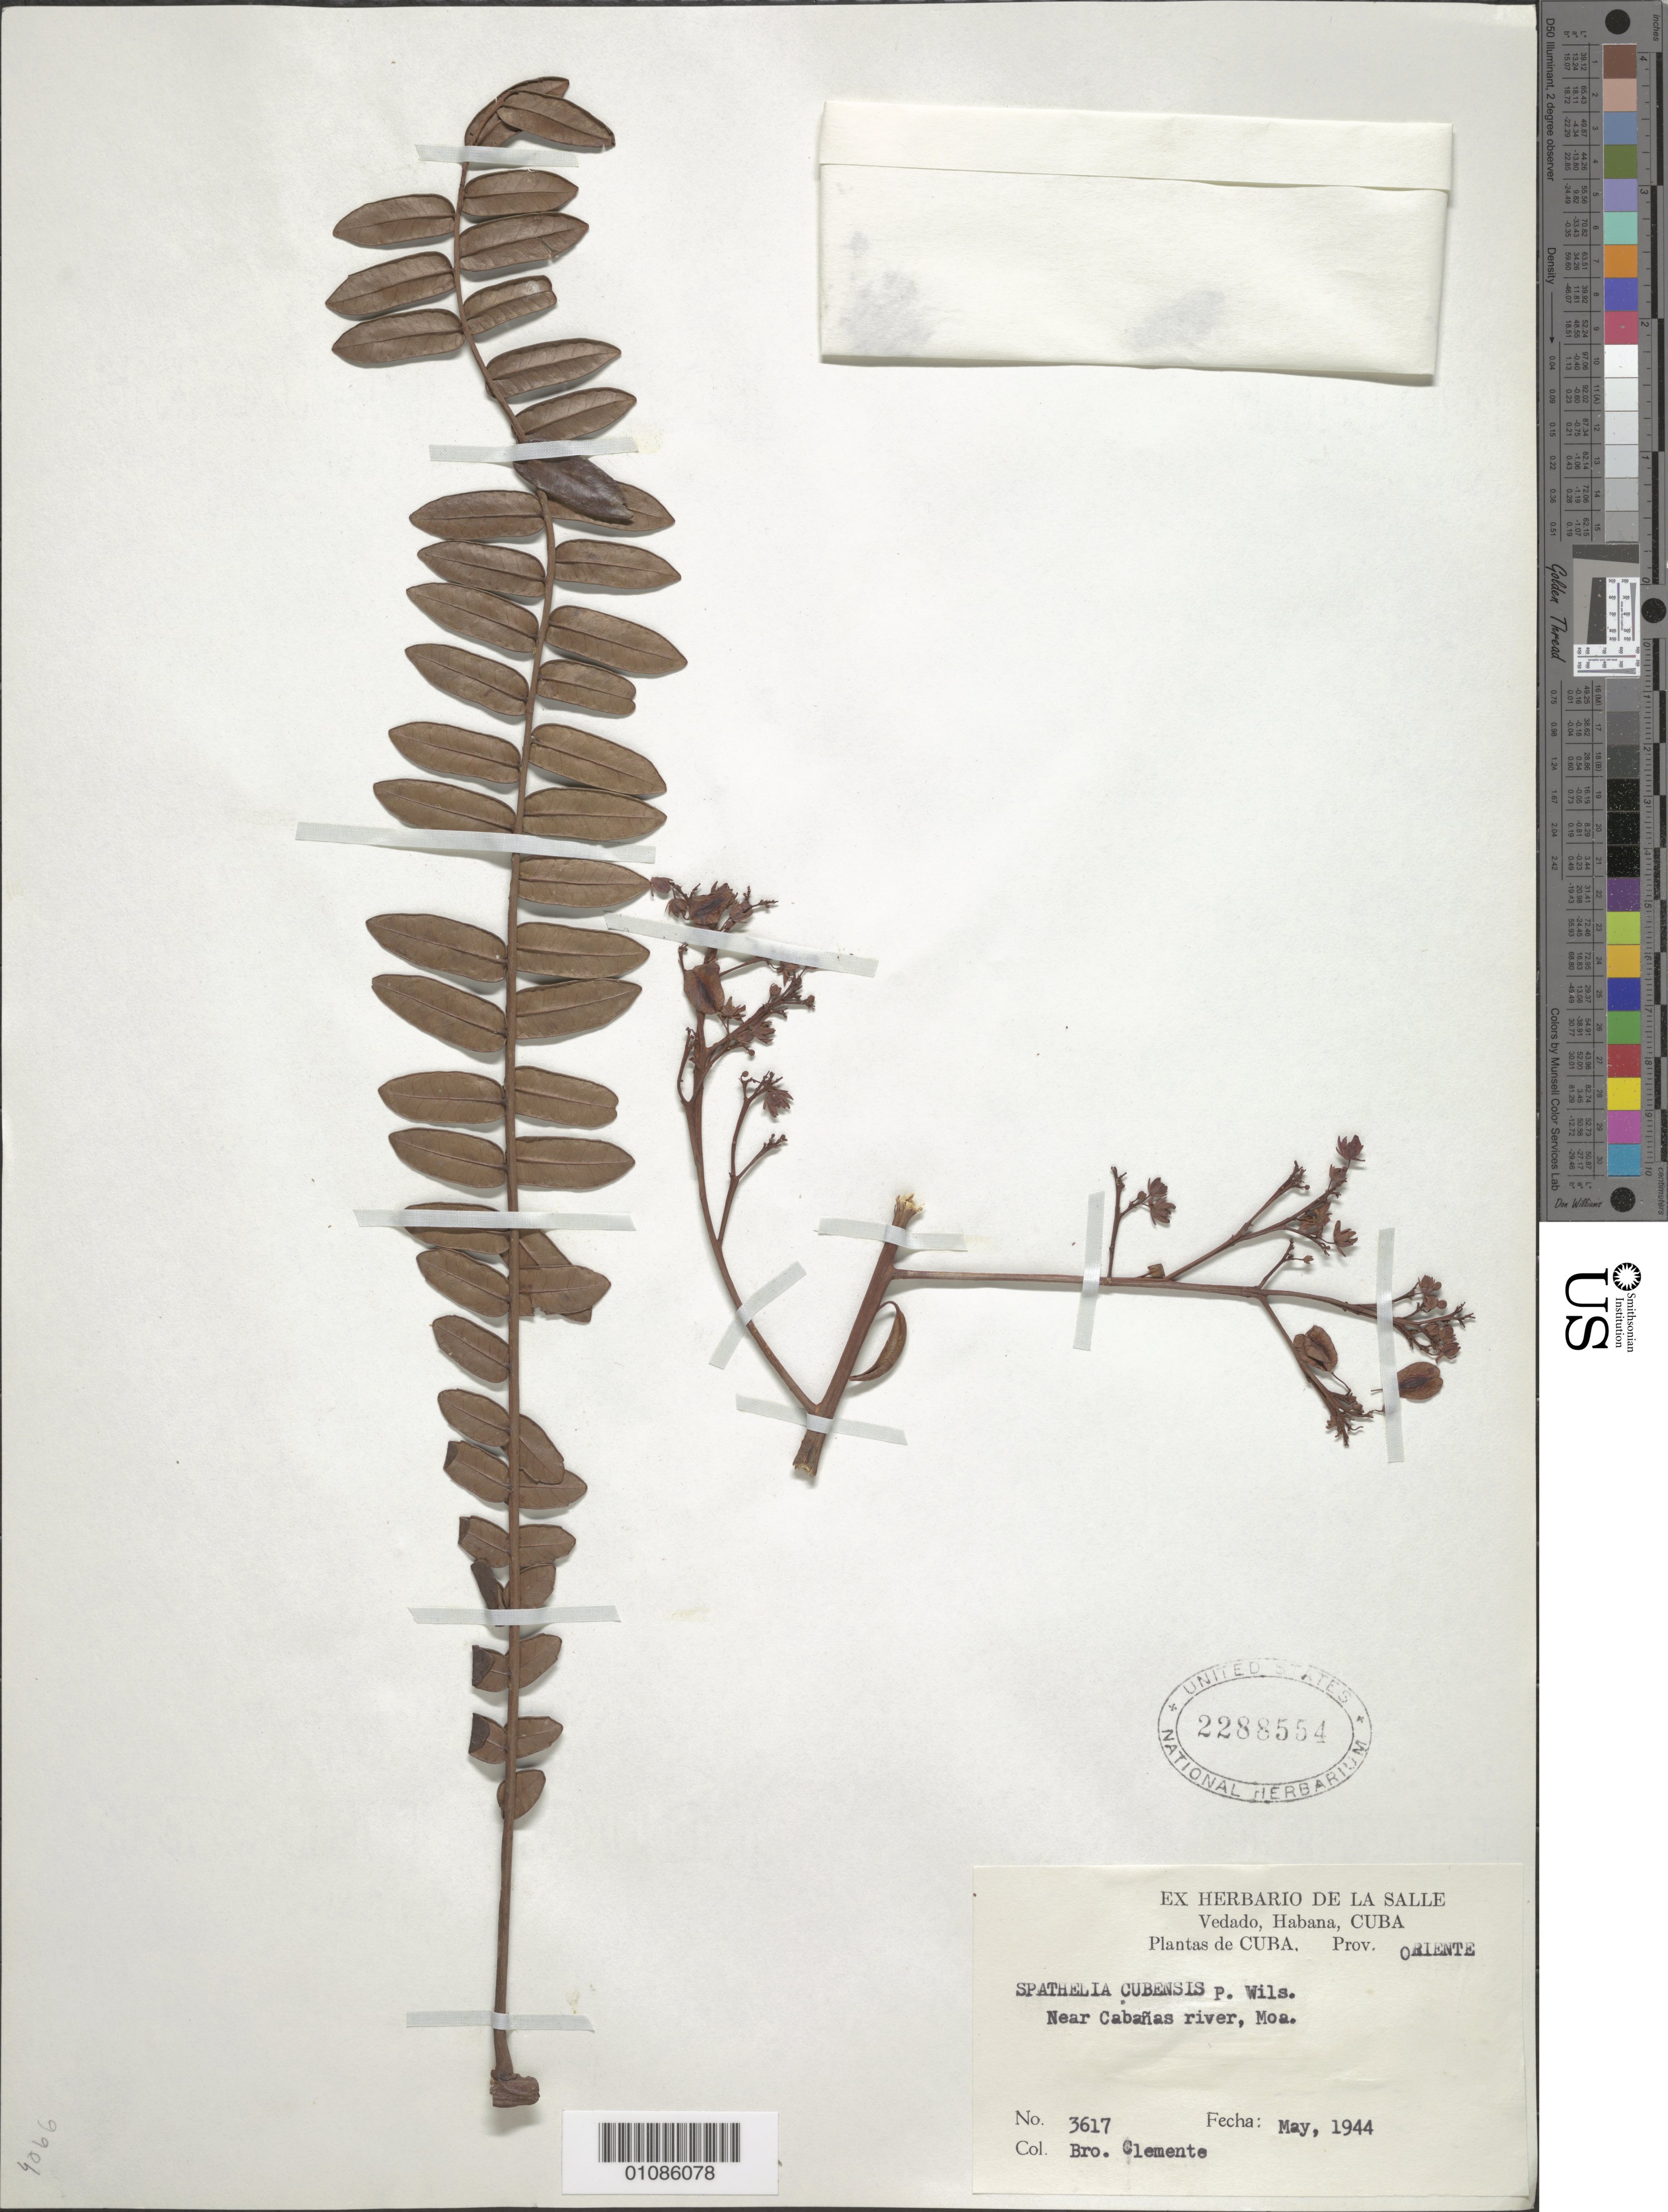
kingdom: Plantae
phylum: Tracheophyta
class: Magnoliopsida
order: Sapindales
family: Rutaceae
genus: Spathelia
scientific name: Spathelia cubensis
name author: P. Wilson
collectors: Bro. Clemente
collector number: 3617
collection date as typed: May 1944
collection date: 1944-05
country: Cuba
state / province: Holguín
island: Cuba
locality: Near cabanas river, Moa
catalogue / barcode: US 2288554